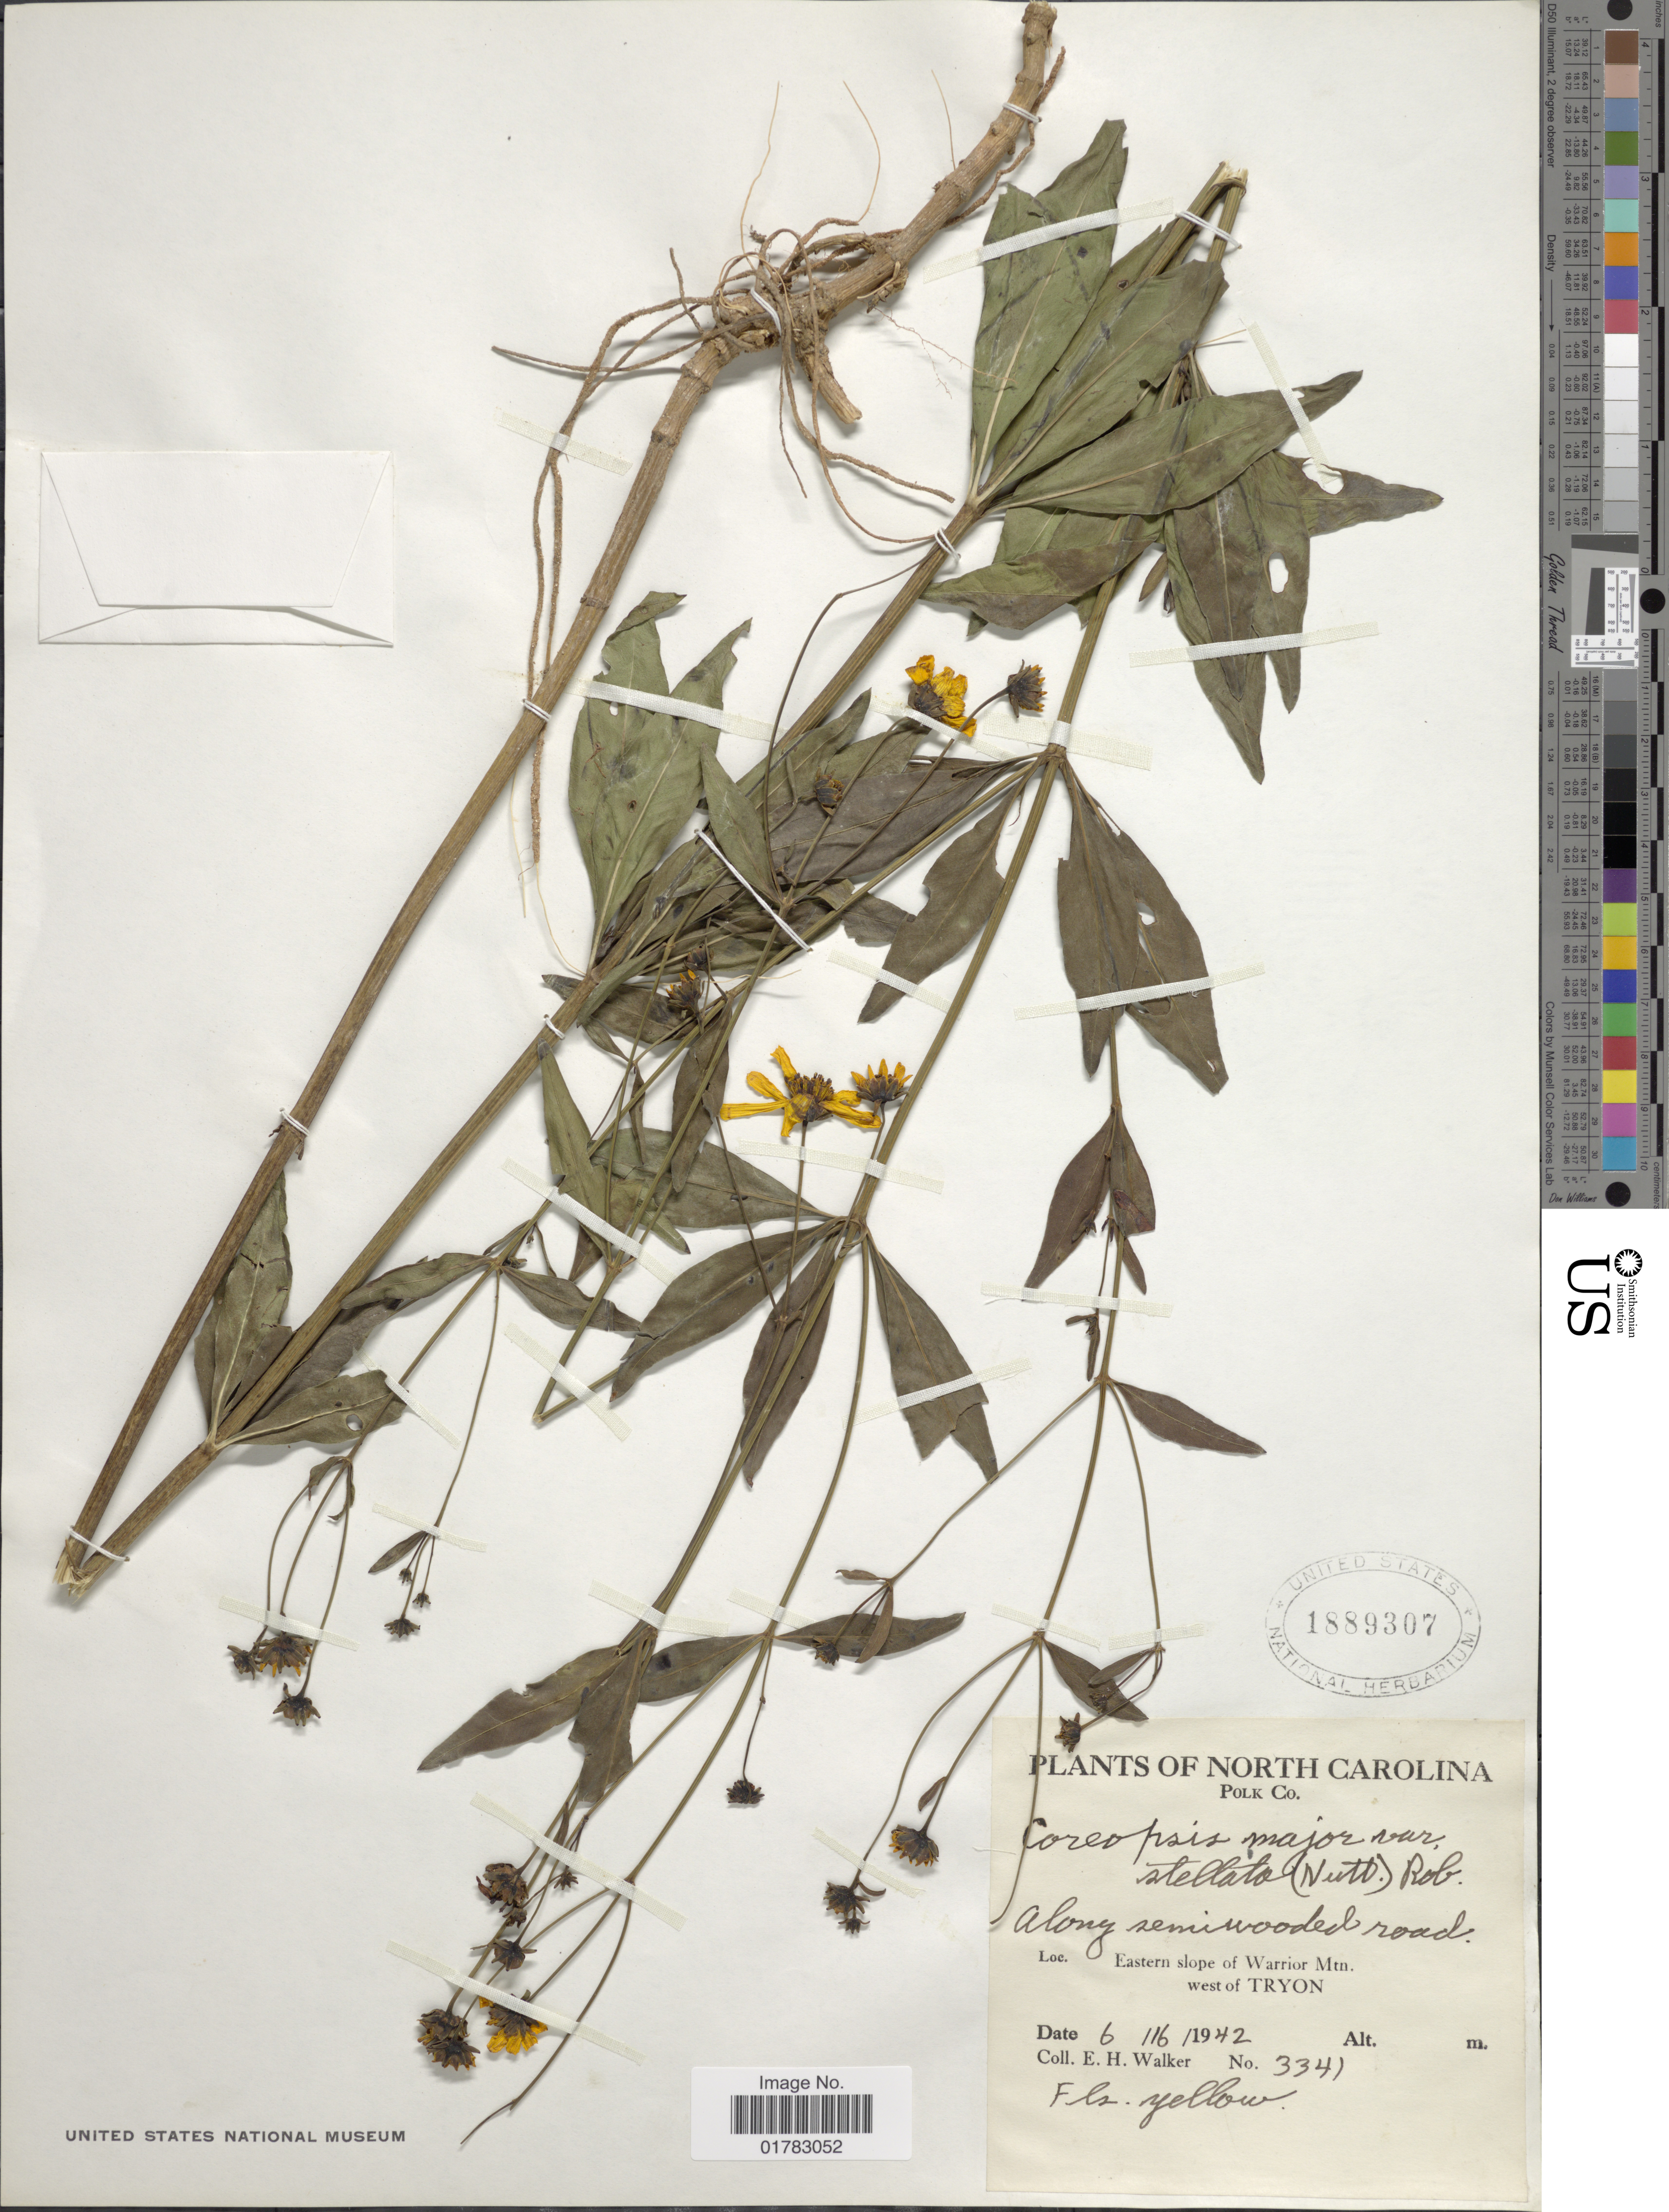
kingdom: Plantae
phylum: Tracheophyta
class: Magnoliopsida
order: Asterales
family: Asteraceae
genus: Coreopsis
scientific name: Coreopsis major var. stellata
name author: (Nutt.) Torr. & A. Gray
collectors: E. H. Walker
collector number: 3341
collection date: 1942-06-16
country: United States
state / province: North Carolina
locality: Polk Co., along semiwooded road, Eastern slope of Warrior Mtn., west of Tryon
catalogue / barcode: US 1889307